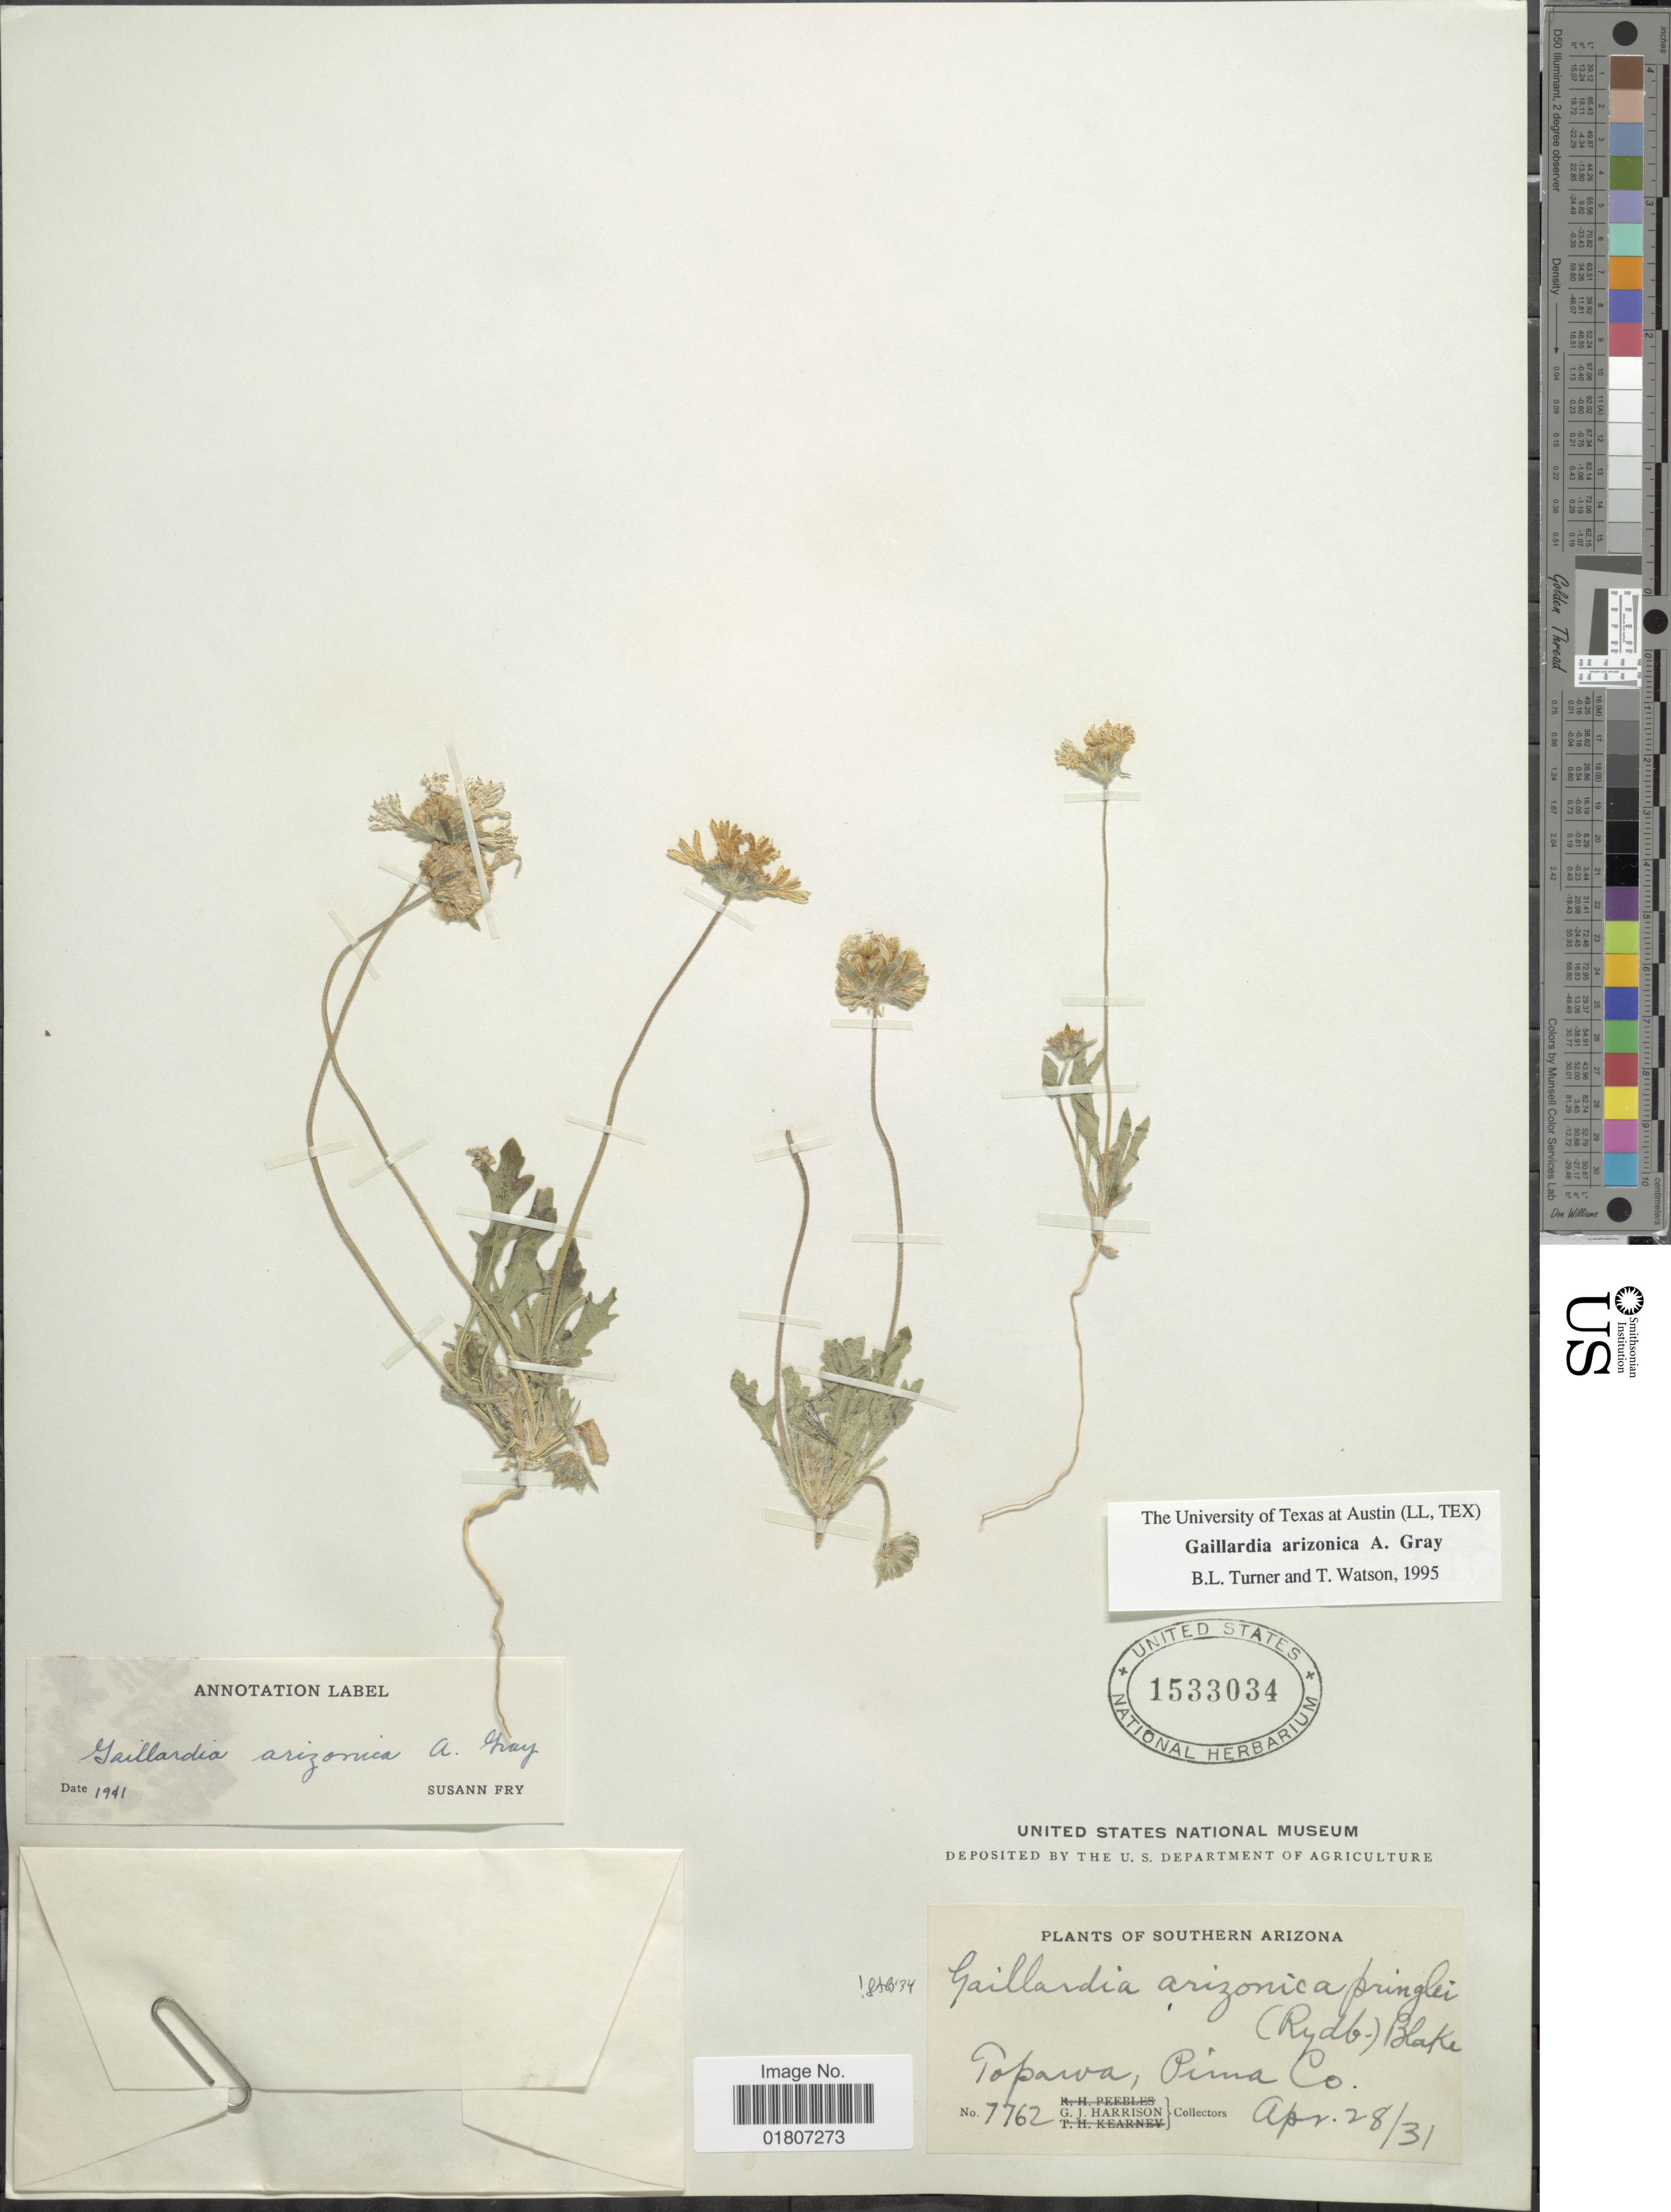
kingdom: Plantae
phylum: Tracheophyta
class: Magnoliopsida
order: Asterales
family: Asteraceae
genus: Gaillardia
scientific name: Gaillardia arizonica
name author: A. Gray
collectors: G. J. Harrison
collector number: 7762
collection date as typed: Transcribed d/m/y: 28/4/31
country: United States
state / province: Arizona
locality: Southern Arizona. Topawa, Pima Co.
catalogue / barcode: US 1533034